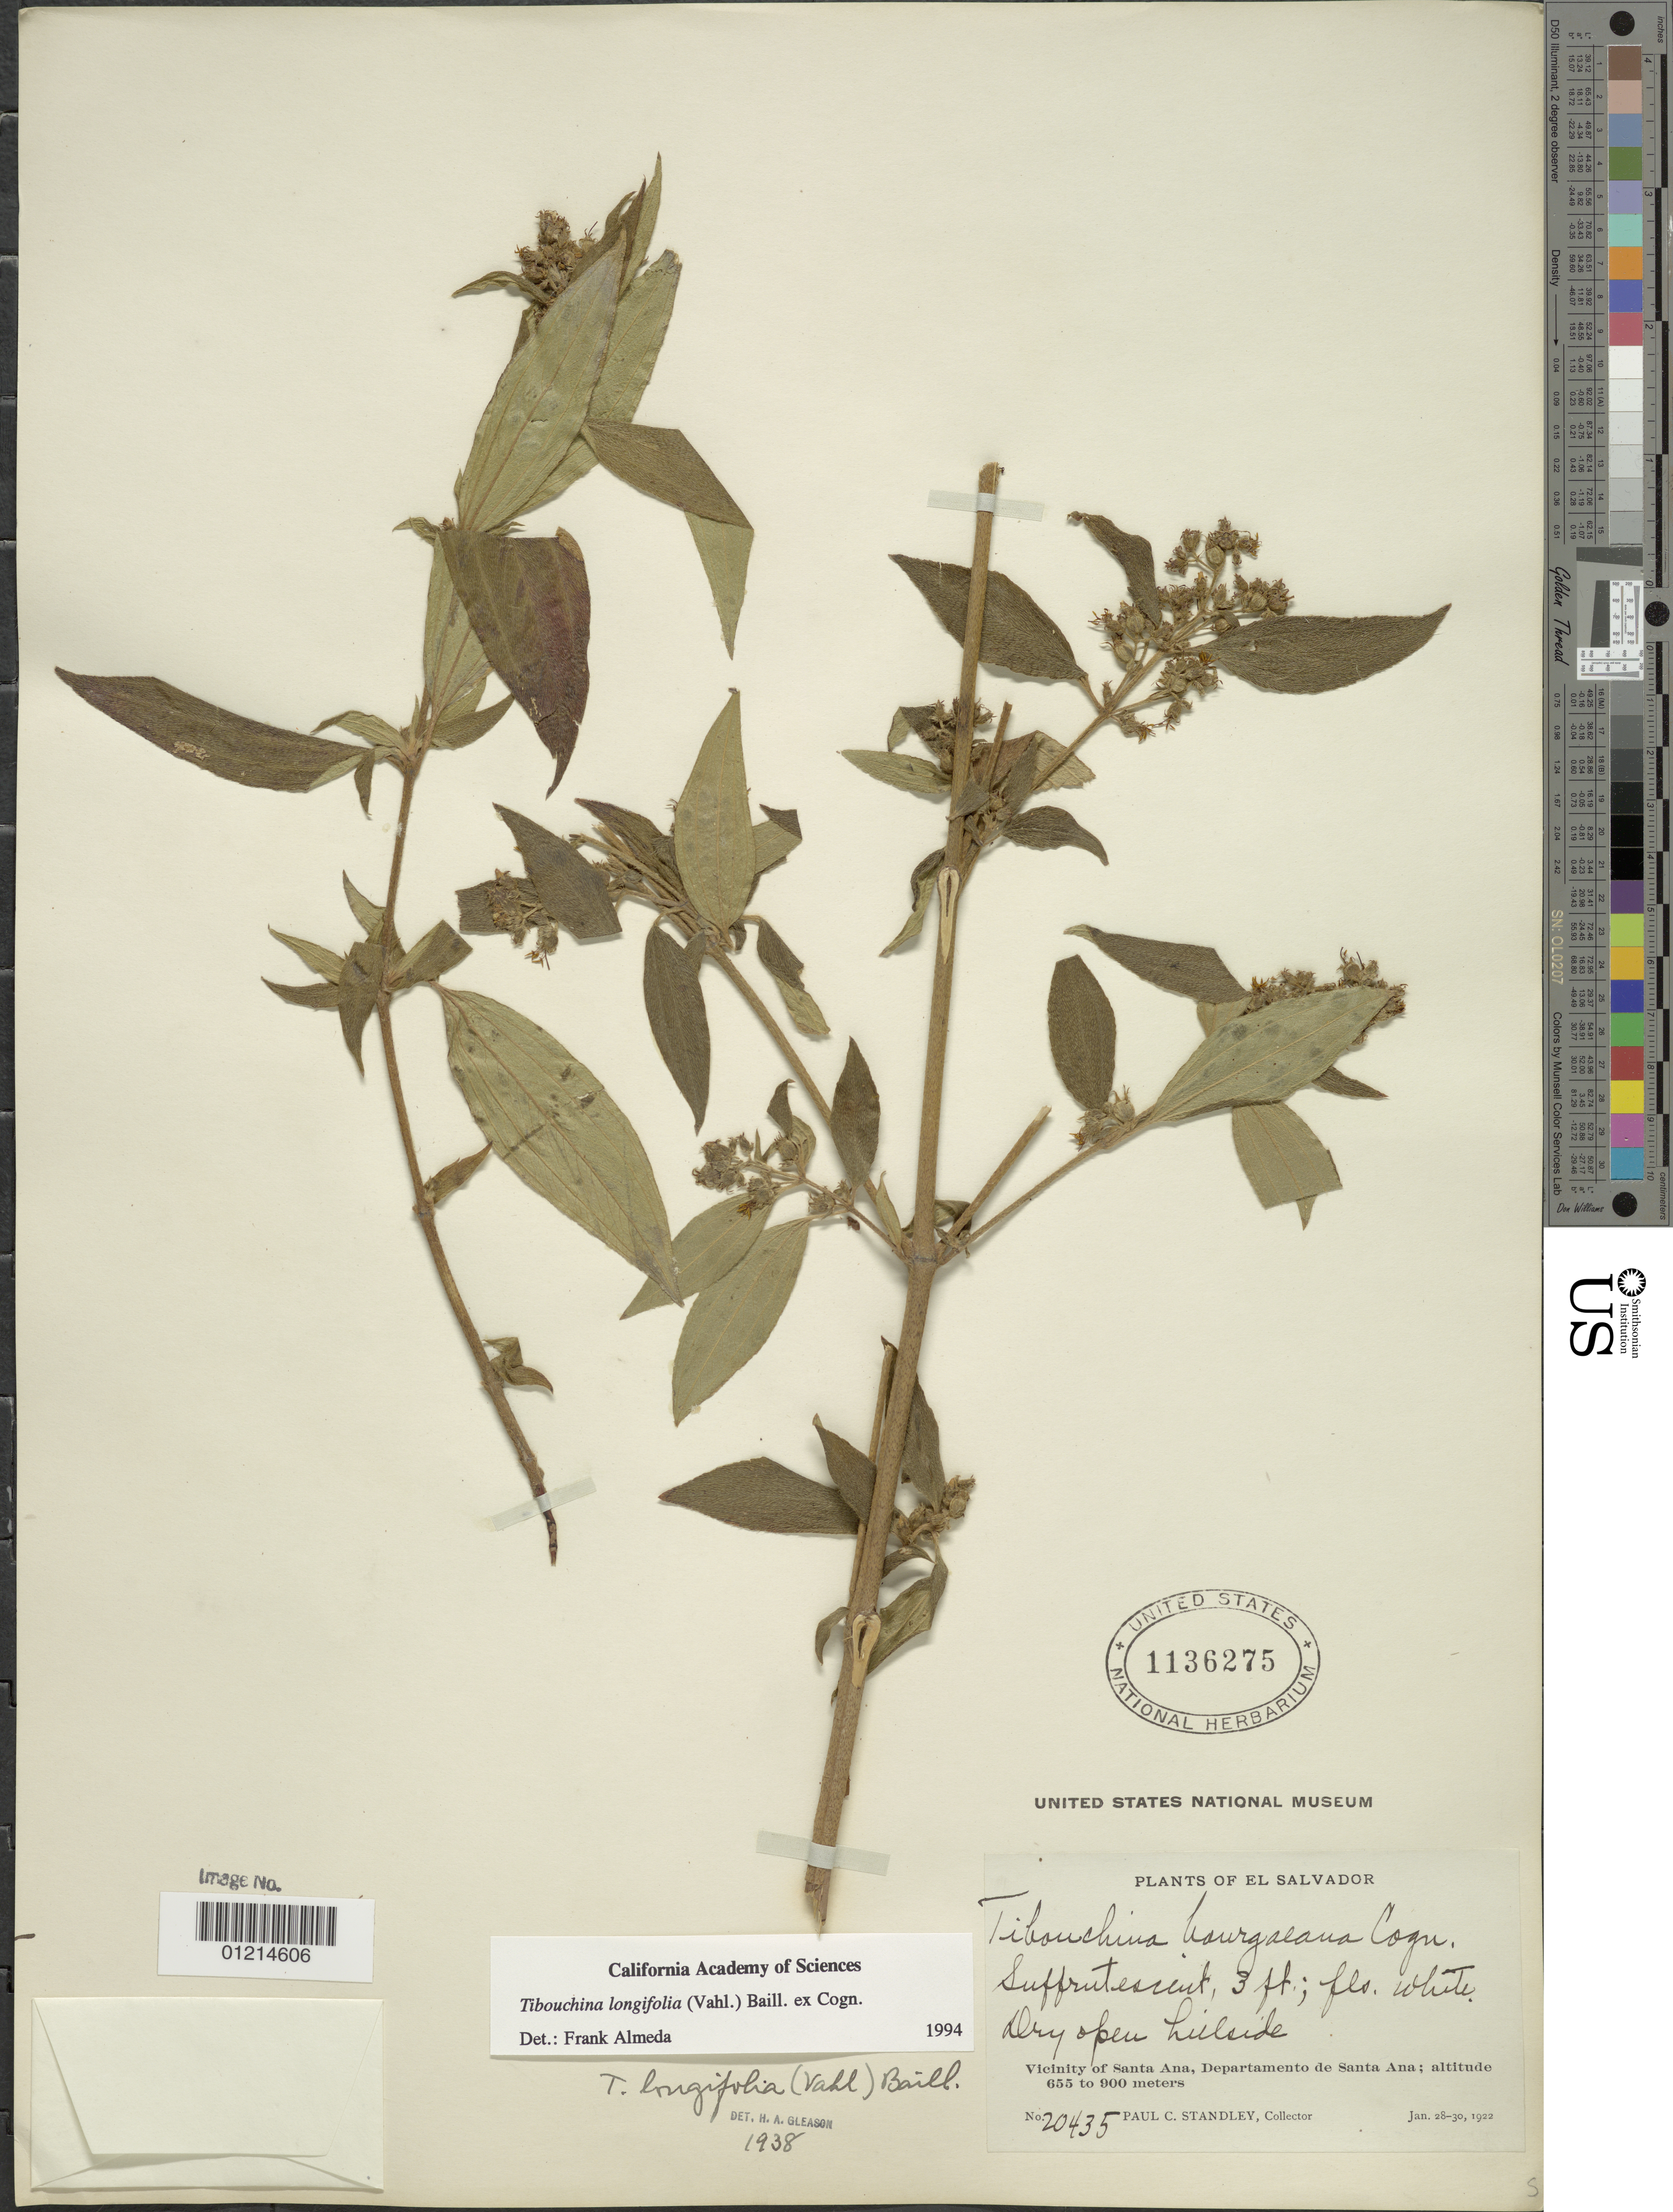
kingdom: Plantae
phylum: Tracheophyta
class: Magnoliopsida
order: Myrtales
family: Melastomataceae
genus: Chaetogastra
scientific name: Chaetogastra longifolia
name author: (Vahl) DC.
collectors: P. C. Standley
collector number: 20435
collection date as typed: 28 Jan 1922 to 30 Jan 1922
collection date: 1922-01-28/1922-01-30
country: El Salvador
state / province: Santa Ana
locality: Vicinity of Santa Ana.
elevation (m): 655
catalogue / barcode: US 1136275